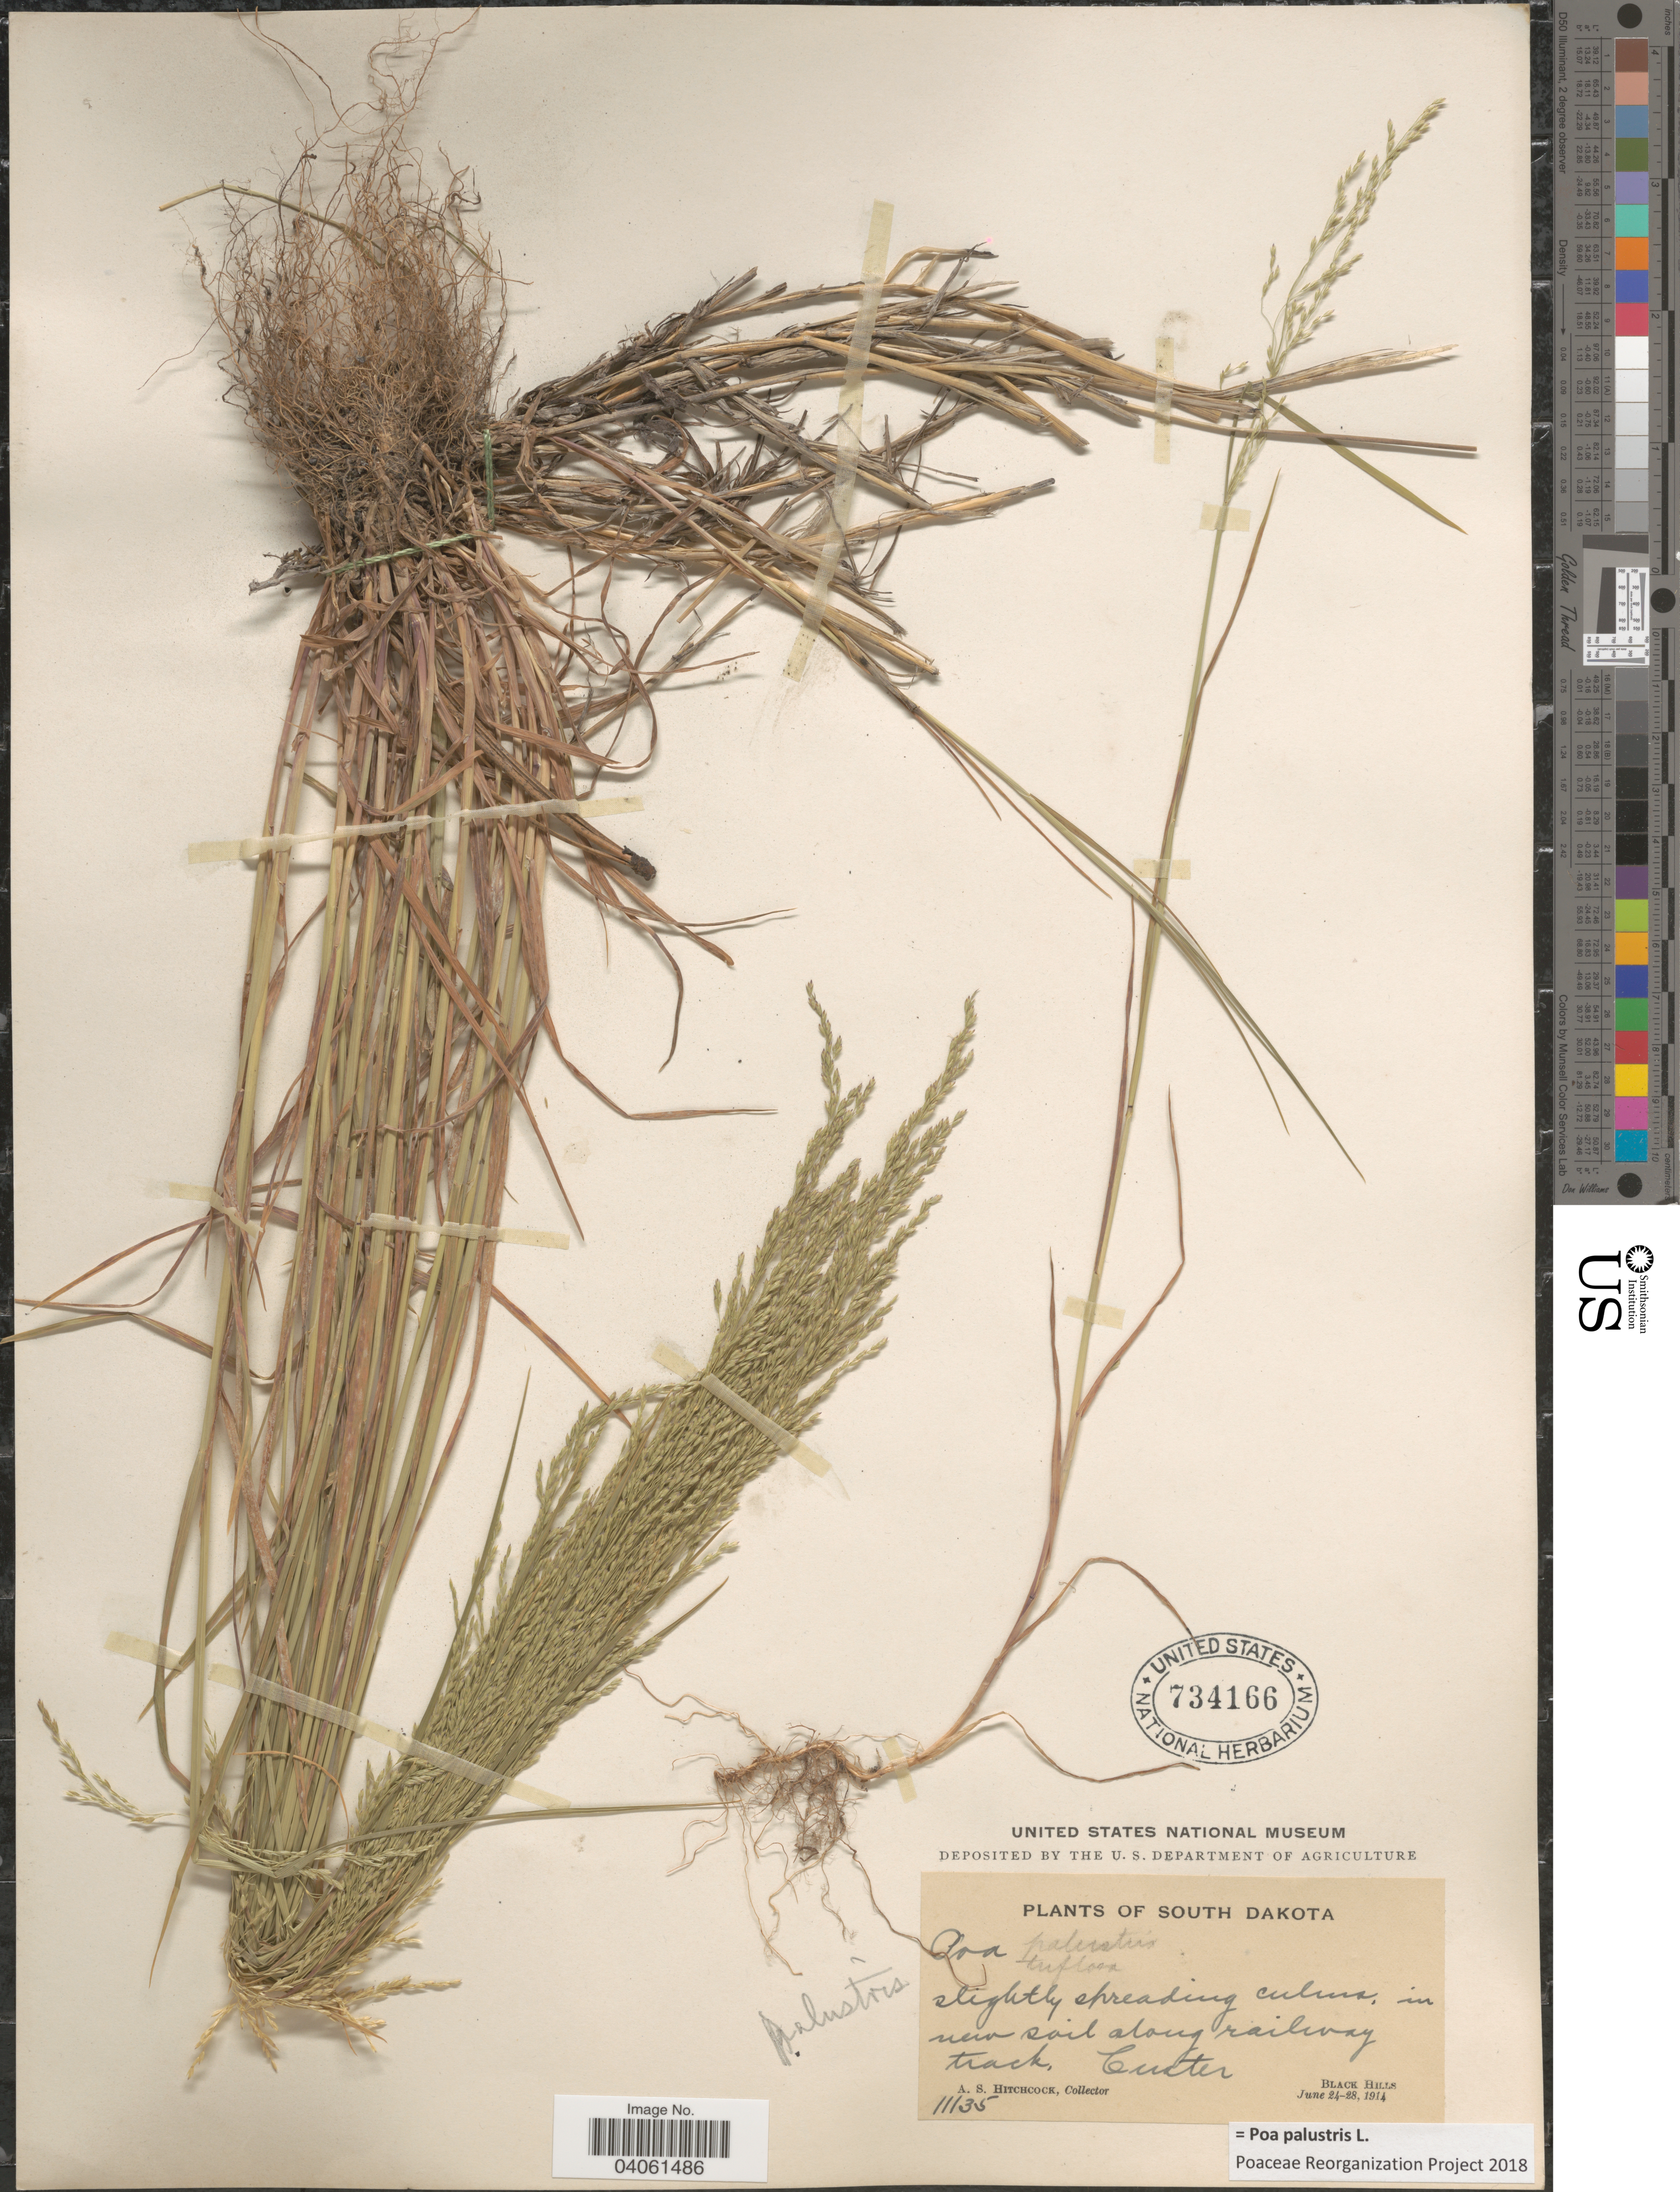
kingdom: Plantae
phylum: Tracheophyta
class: Liliopsida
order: Poales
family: Poaceae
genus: Poa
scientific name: Poa palustris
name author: L.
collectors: A. S. Hitchcock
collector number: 11135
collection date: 1914-06-24/1914-06-28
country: United States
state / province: South Dakota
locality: Along railway track, Custer. Black Hills.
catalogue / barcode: US 734166